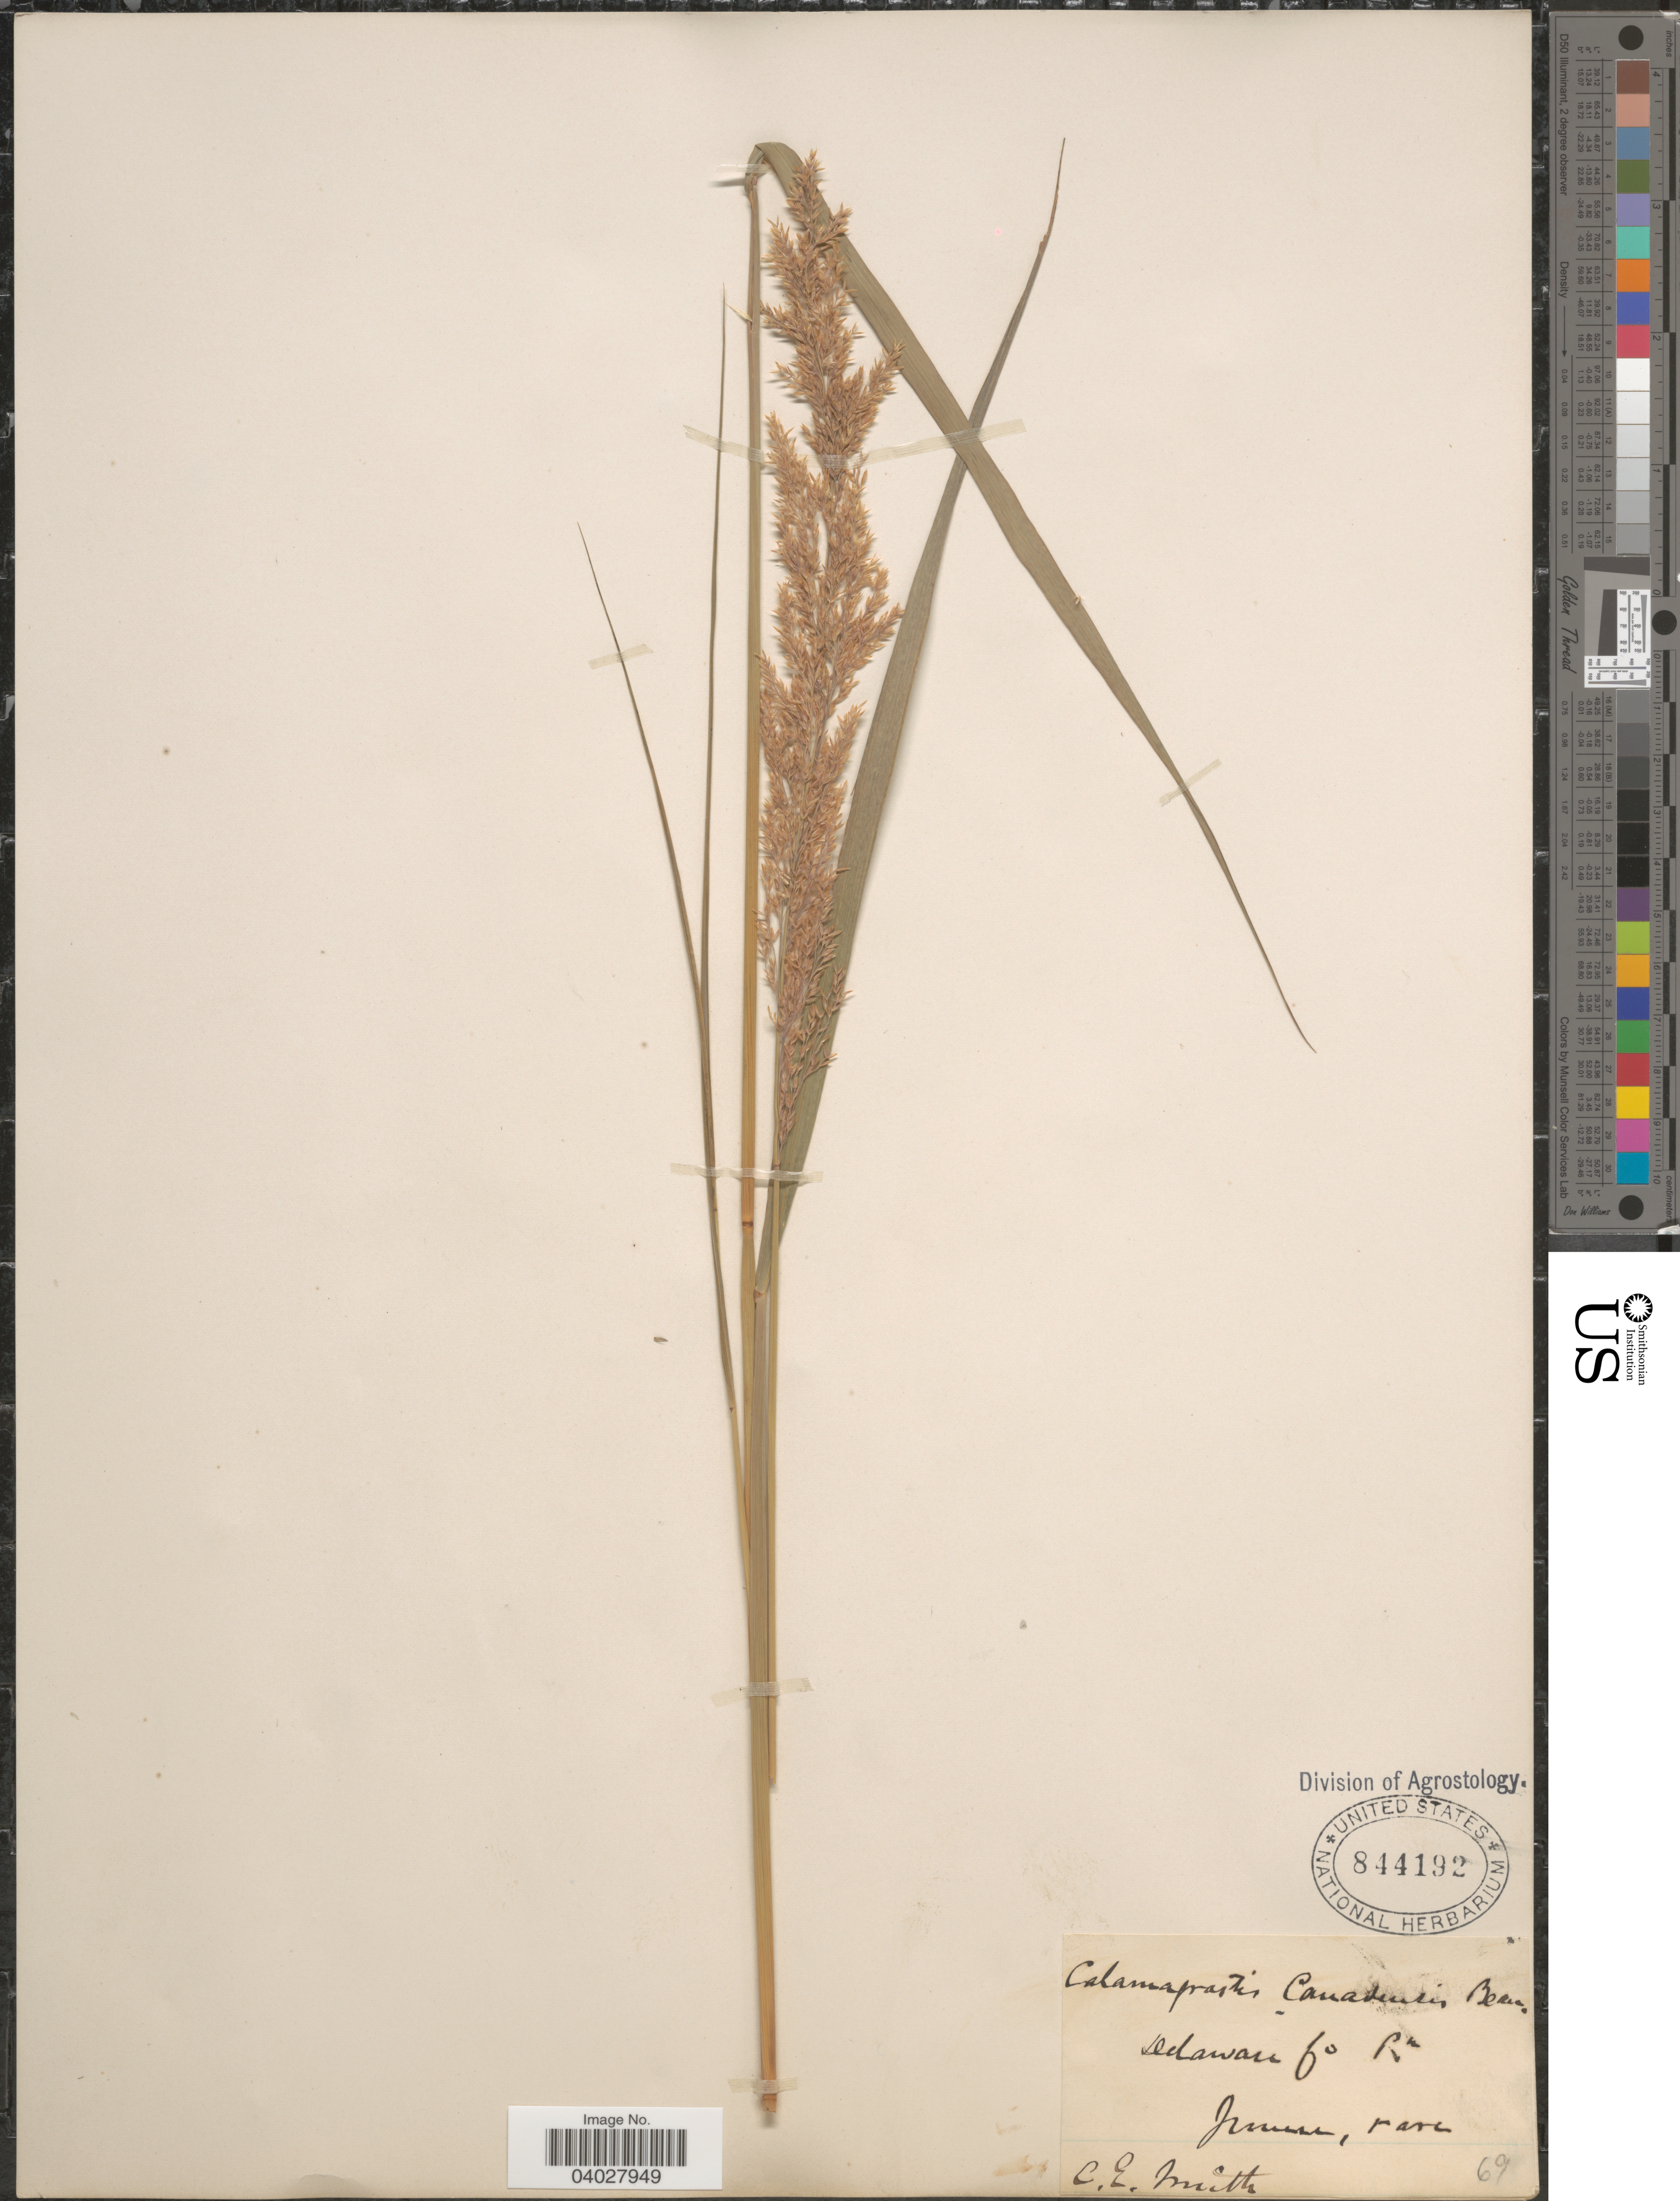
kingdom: Plantae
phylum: Tracheophyta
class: Liliopsida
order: Poales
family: Poaceae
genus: Calamagrostis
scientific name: Calamagrostis canadensis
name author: (Michx.) P. Beauv.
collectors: C. E. Smith Jr.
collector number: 69?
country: United States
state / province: Delaware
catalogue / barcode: US 844192